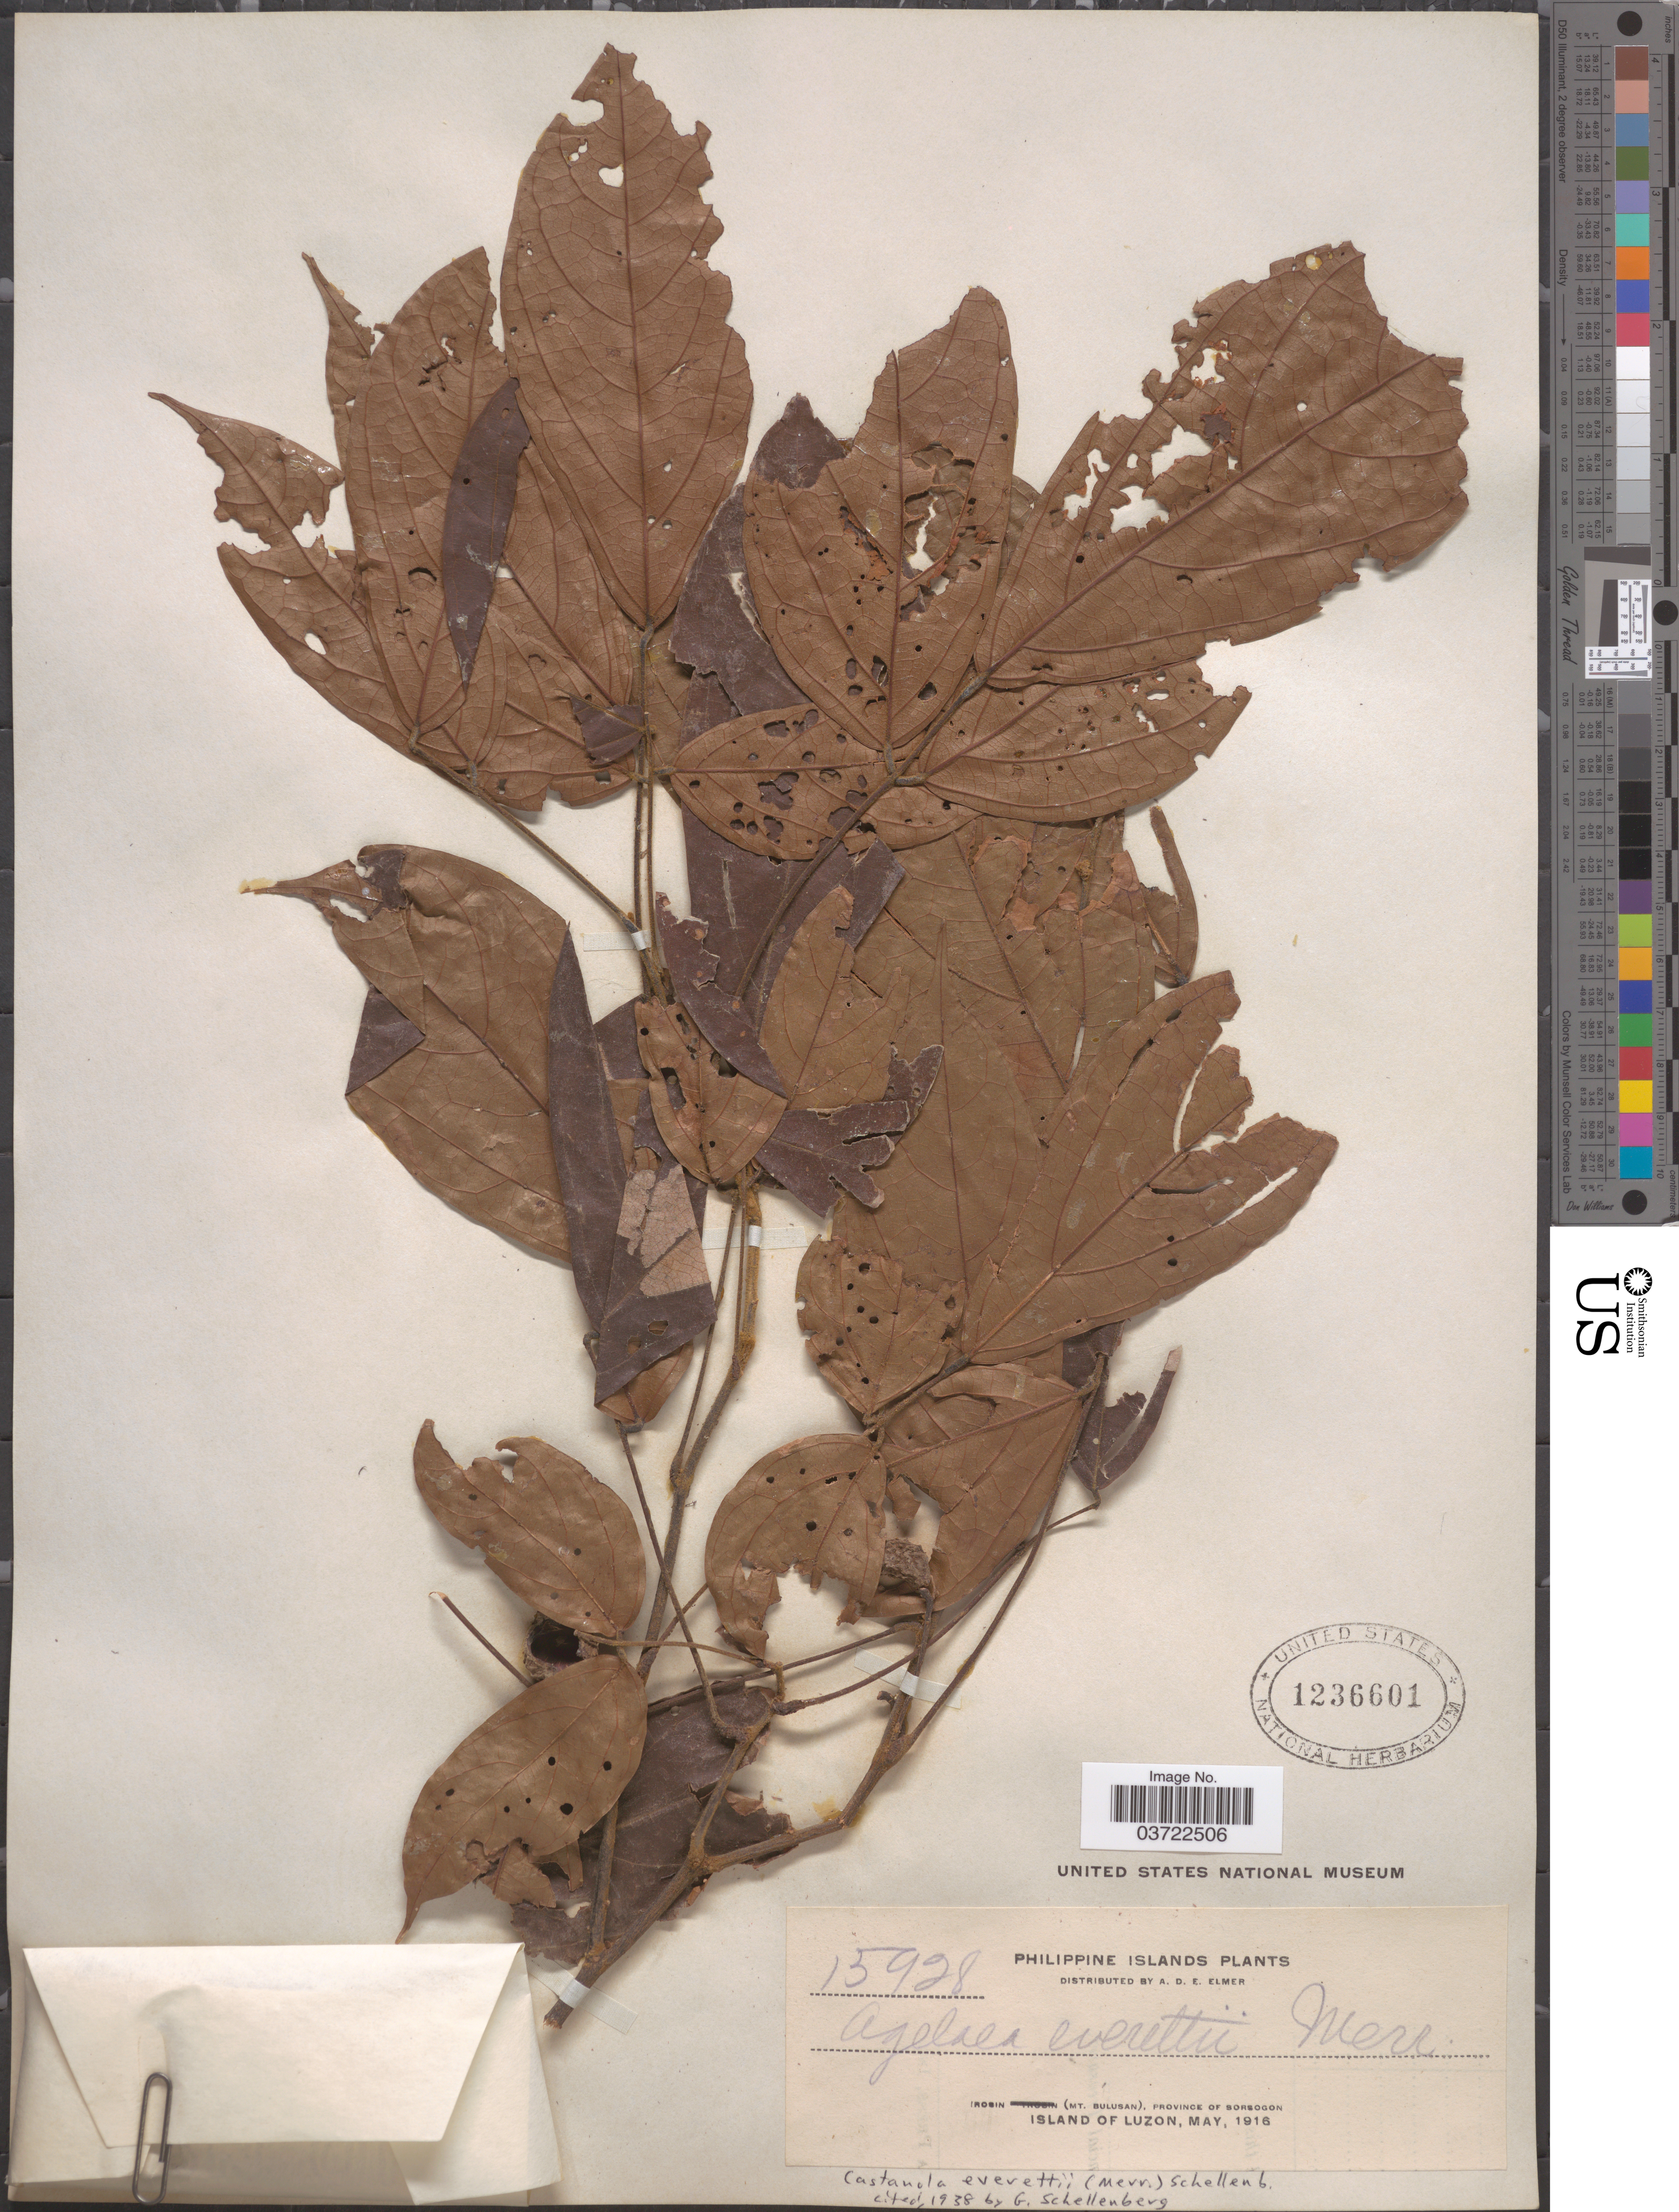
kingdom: Plantae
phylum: Tracheophyta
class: Magnoliopsida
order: Oxalidales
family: Connaraceae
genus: Agelaea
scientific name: Agelaea borneensis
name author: (Hook. f.) Merr.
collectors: A. D. E. Elmer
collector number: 15928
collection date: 1916-05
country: Philippines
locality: Philippine Islands. Irosin (Mt. Bulusan), Province of Sorsogon, Island of Luzon.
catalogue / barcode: US 1236601